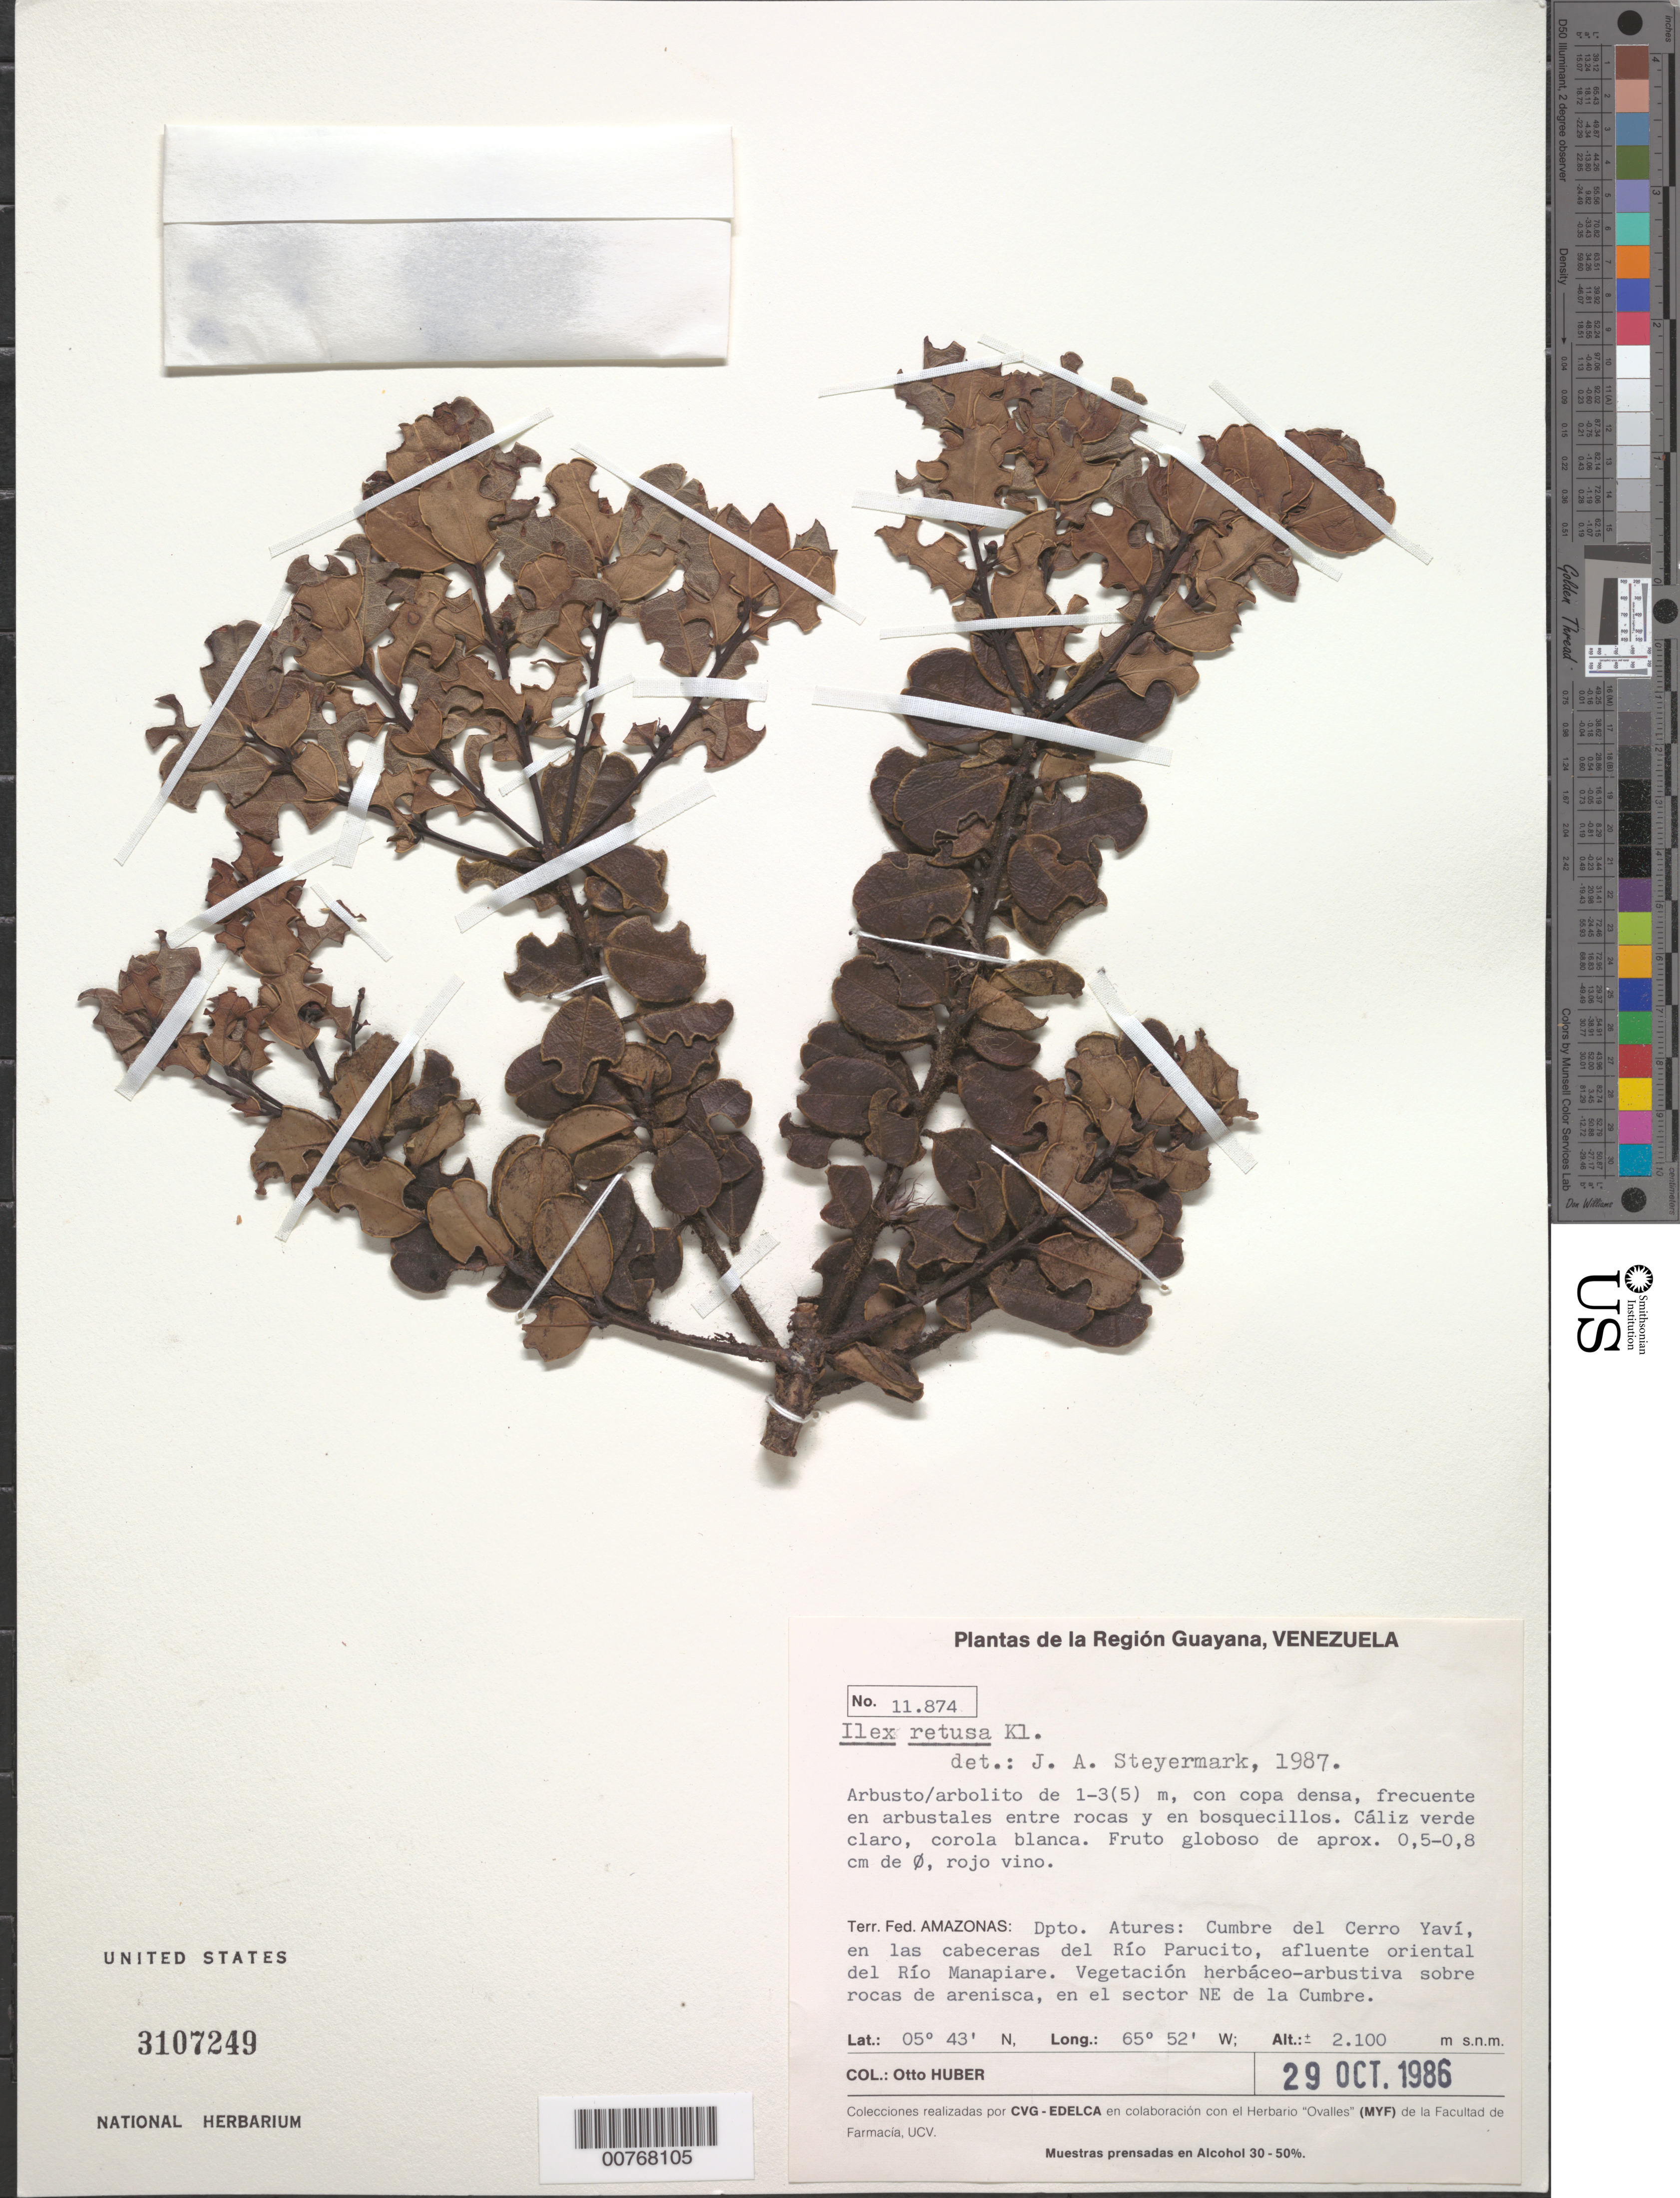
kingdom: Plantae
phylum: Tracheophyta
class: Magnoliopsida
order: Aquifoliales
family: Aquifoliaceae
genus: Ilex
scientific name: Ilex retusa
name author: Klotzsch ex Reissek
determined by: Steyermark, Julian A., (VEN)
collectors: O. Huber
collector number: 11874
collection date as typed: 29-Oct-86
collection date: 1986-10-29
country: Venezuela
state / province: Amazonas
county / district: Atures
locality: Cerro Yaví cumbre, cabeceras de Río Parucito (affl. Río Manapiare)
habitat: Arbustales entre rocas y en bosquecillos; vegetación herbaceo-arbustiva sobre rocas de arensica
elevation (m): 2100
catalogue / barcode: US 3107249